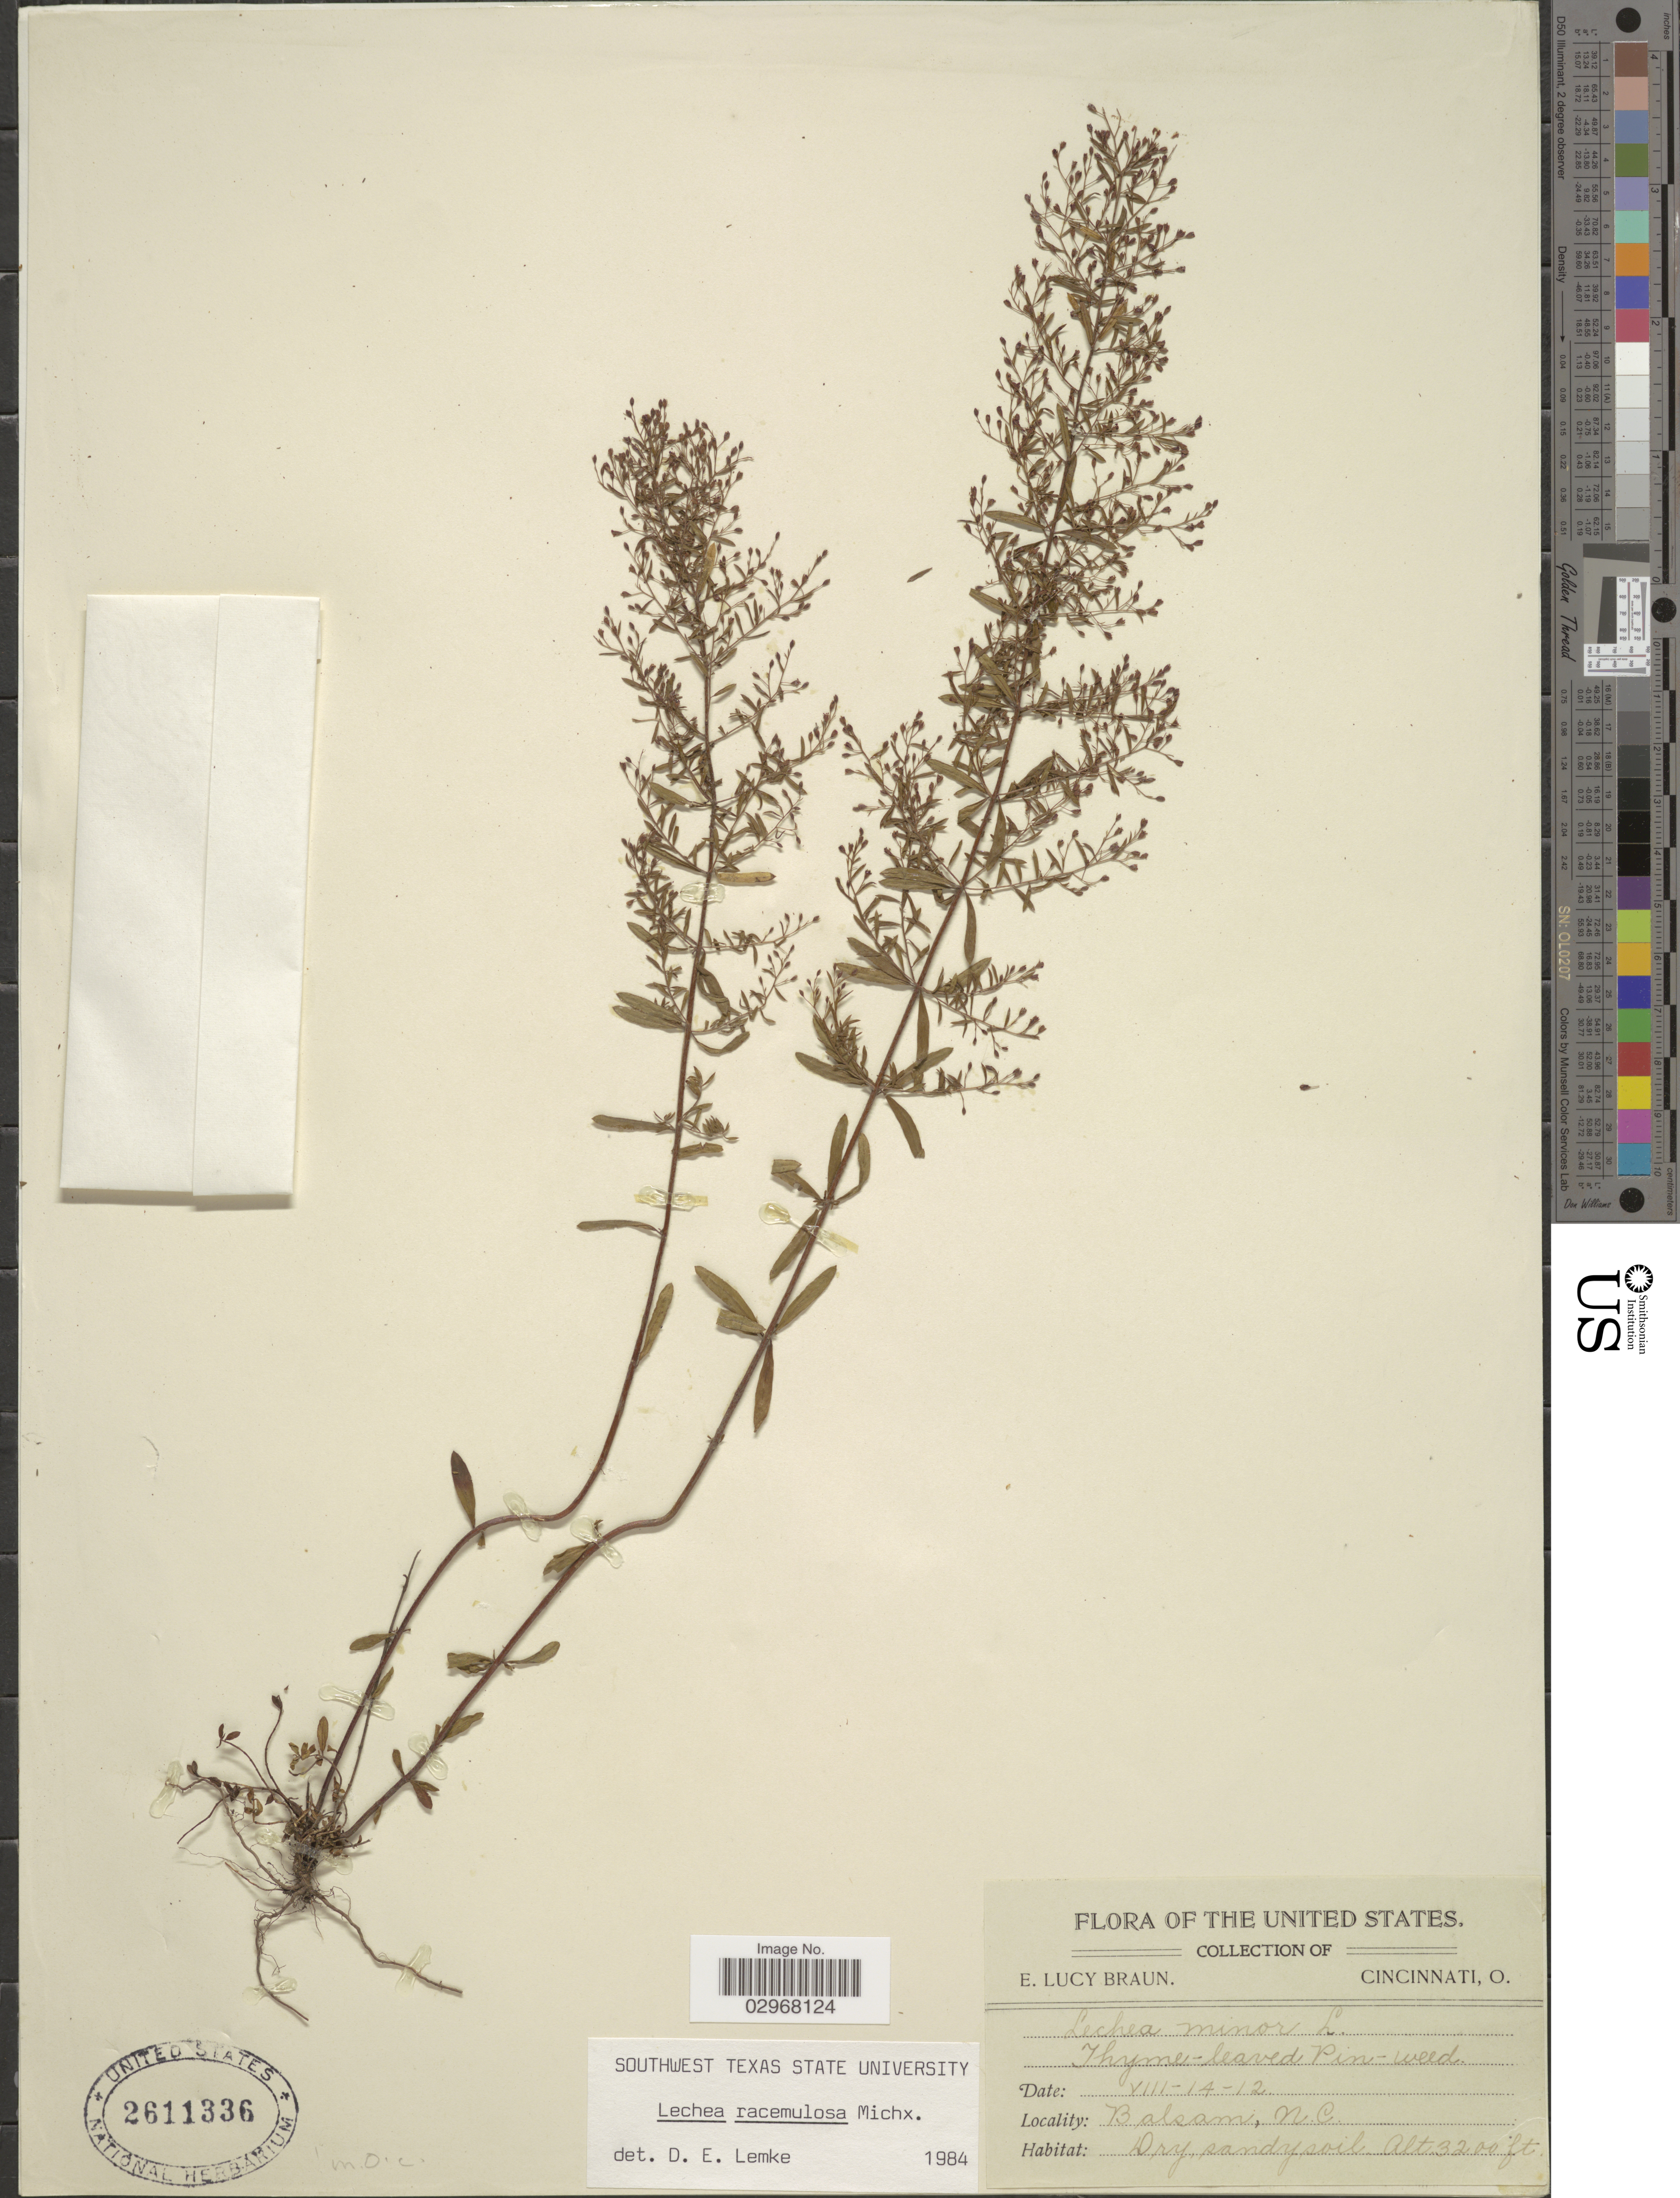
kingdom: Plantae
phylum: Tracheophyta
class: Magnoliopsida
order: Malvales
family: Cistaceae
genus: Lechea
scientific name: Lechea racemulosa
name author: Michx.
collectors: E. L. Braun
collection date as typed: Transcribed d/m/y: 14/8/12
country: United States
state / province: North Carolina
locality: Balsam, N.C.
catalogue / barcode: US 2611336